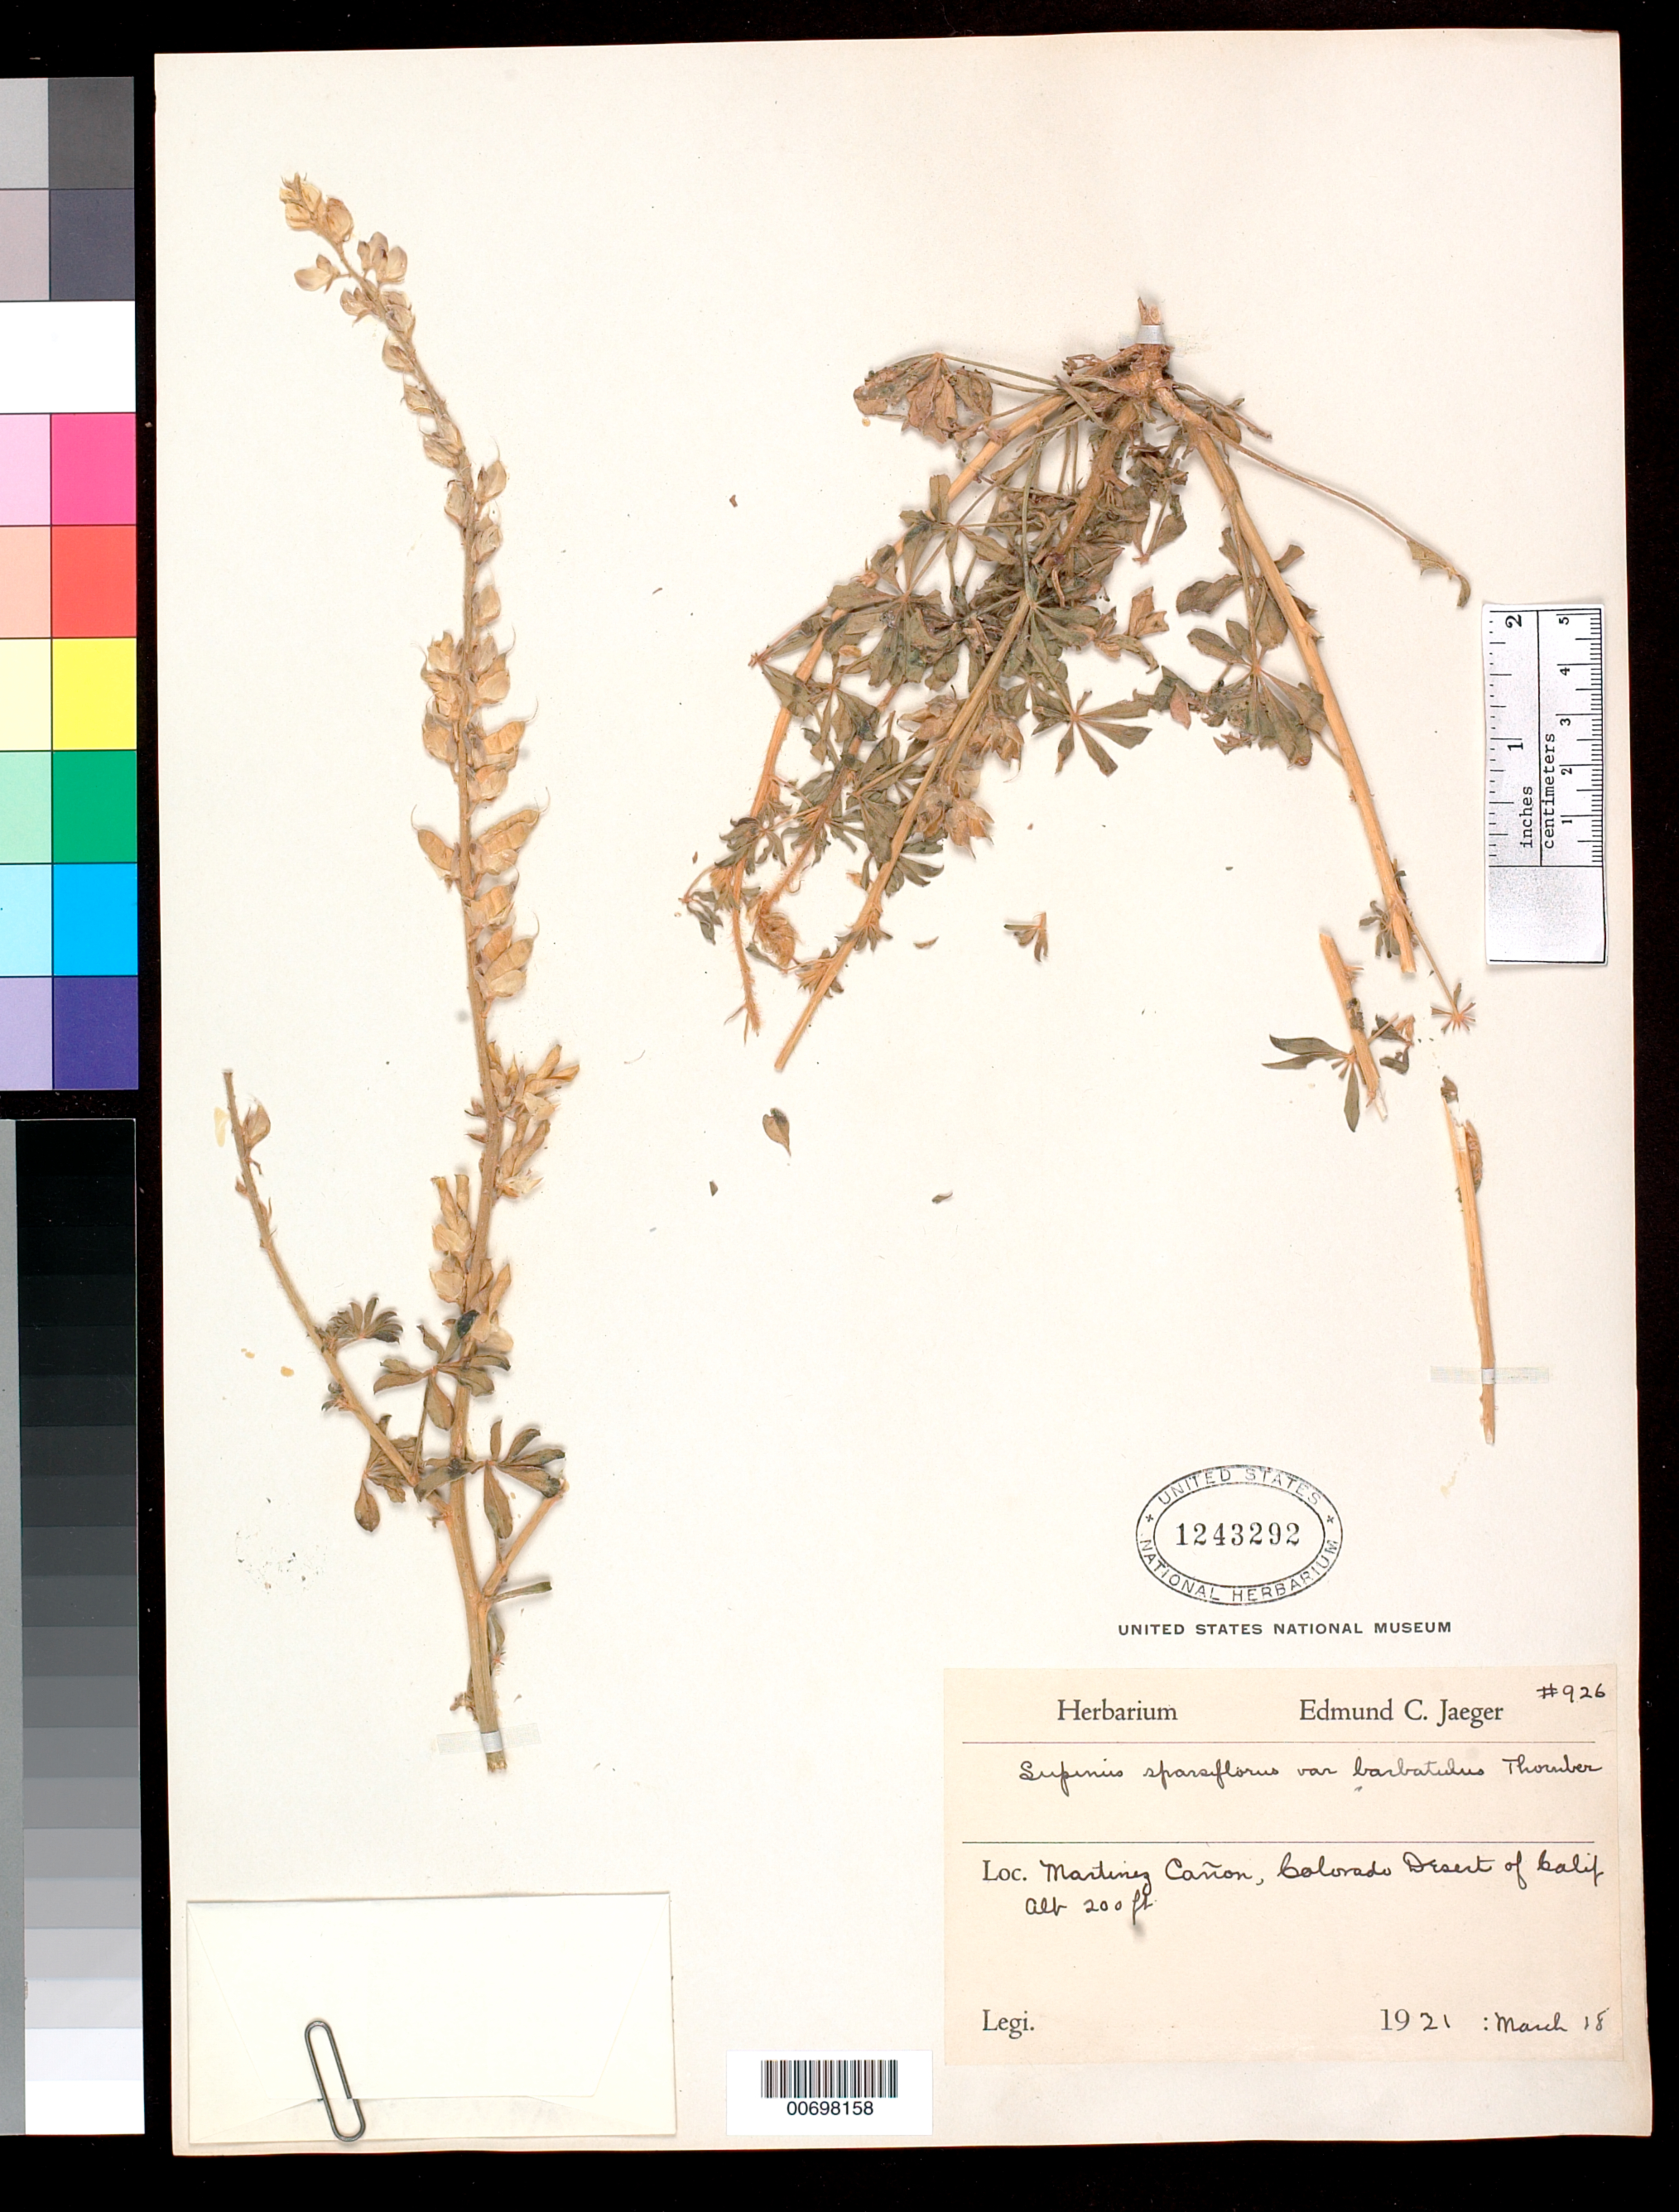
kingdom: Plantae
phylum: Tracheophyta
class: Magnoliopsida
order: Fabales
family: Fabaceae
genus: Lupinus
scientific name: Lupinus arizonicus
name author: (S. Watson) S. Watson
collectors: E. Jaeger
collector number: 926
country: United States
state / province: California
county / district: Riverside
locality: Martinez Cañon, Colorado Desert.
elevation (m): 61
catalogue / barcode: US 1243292